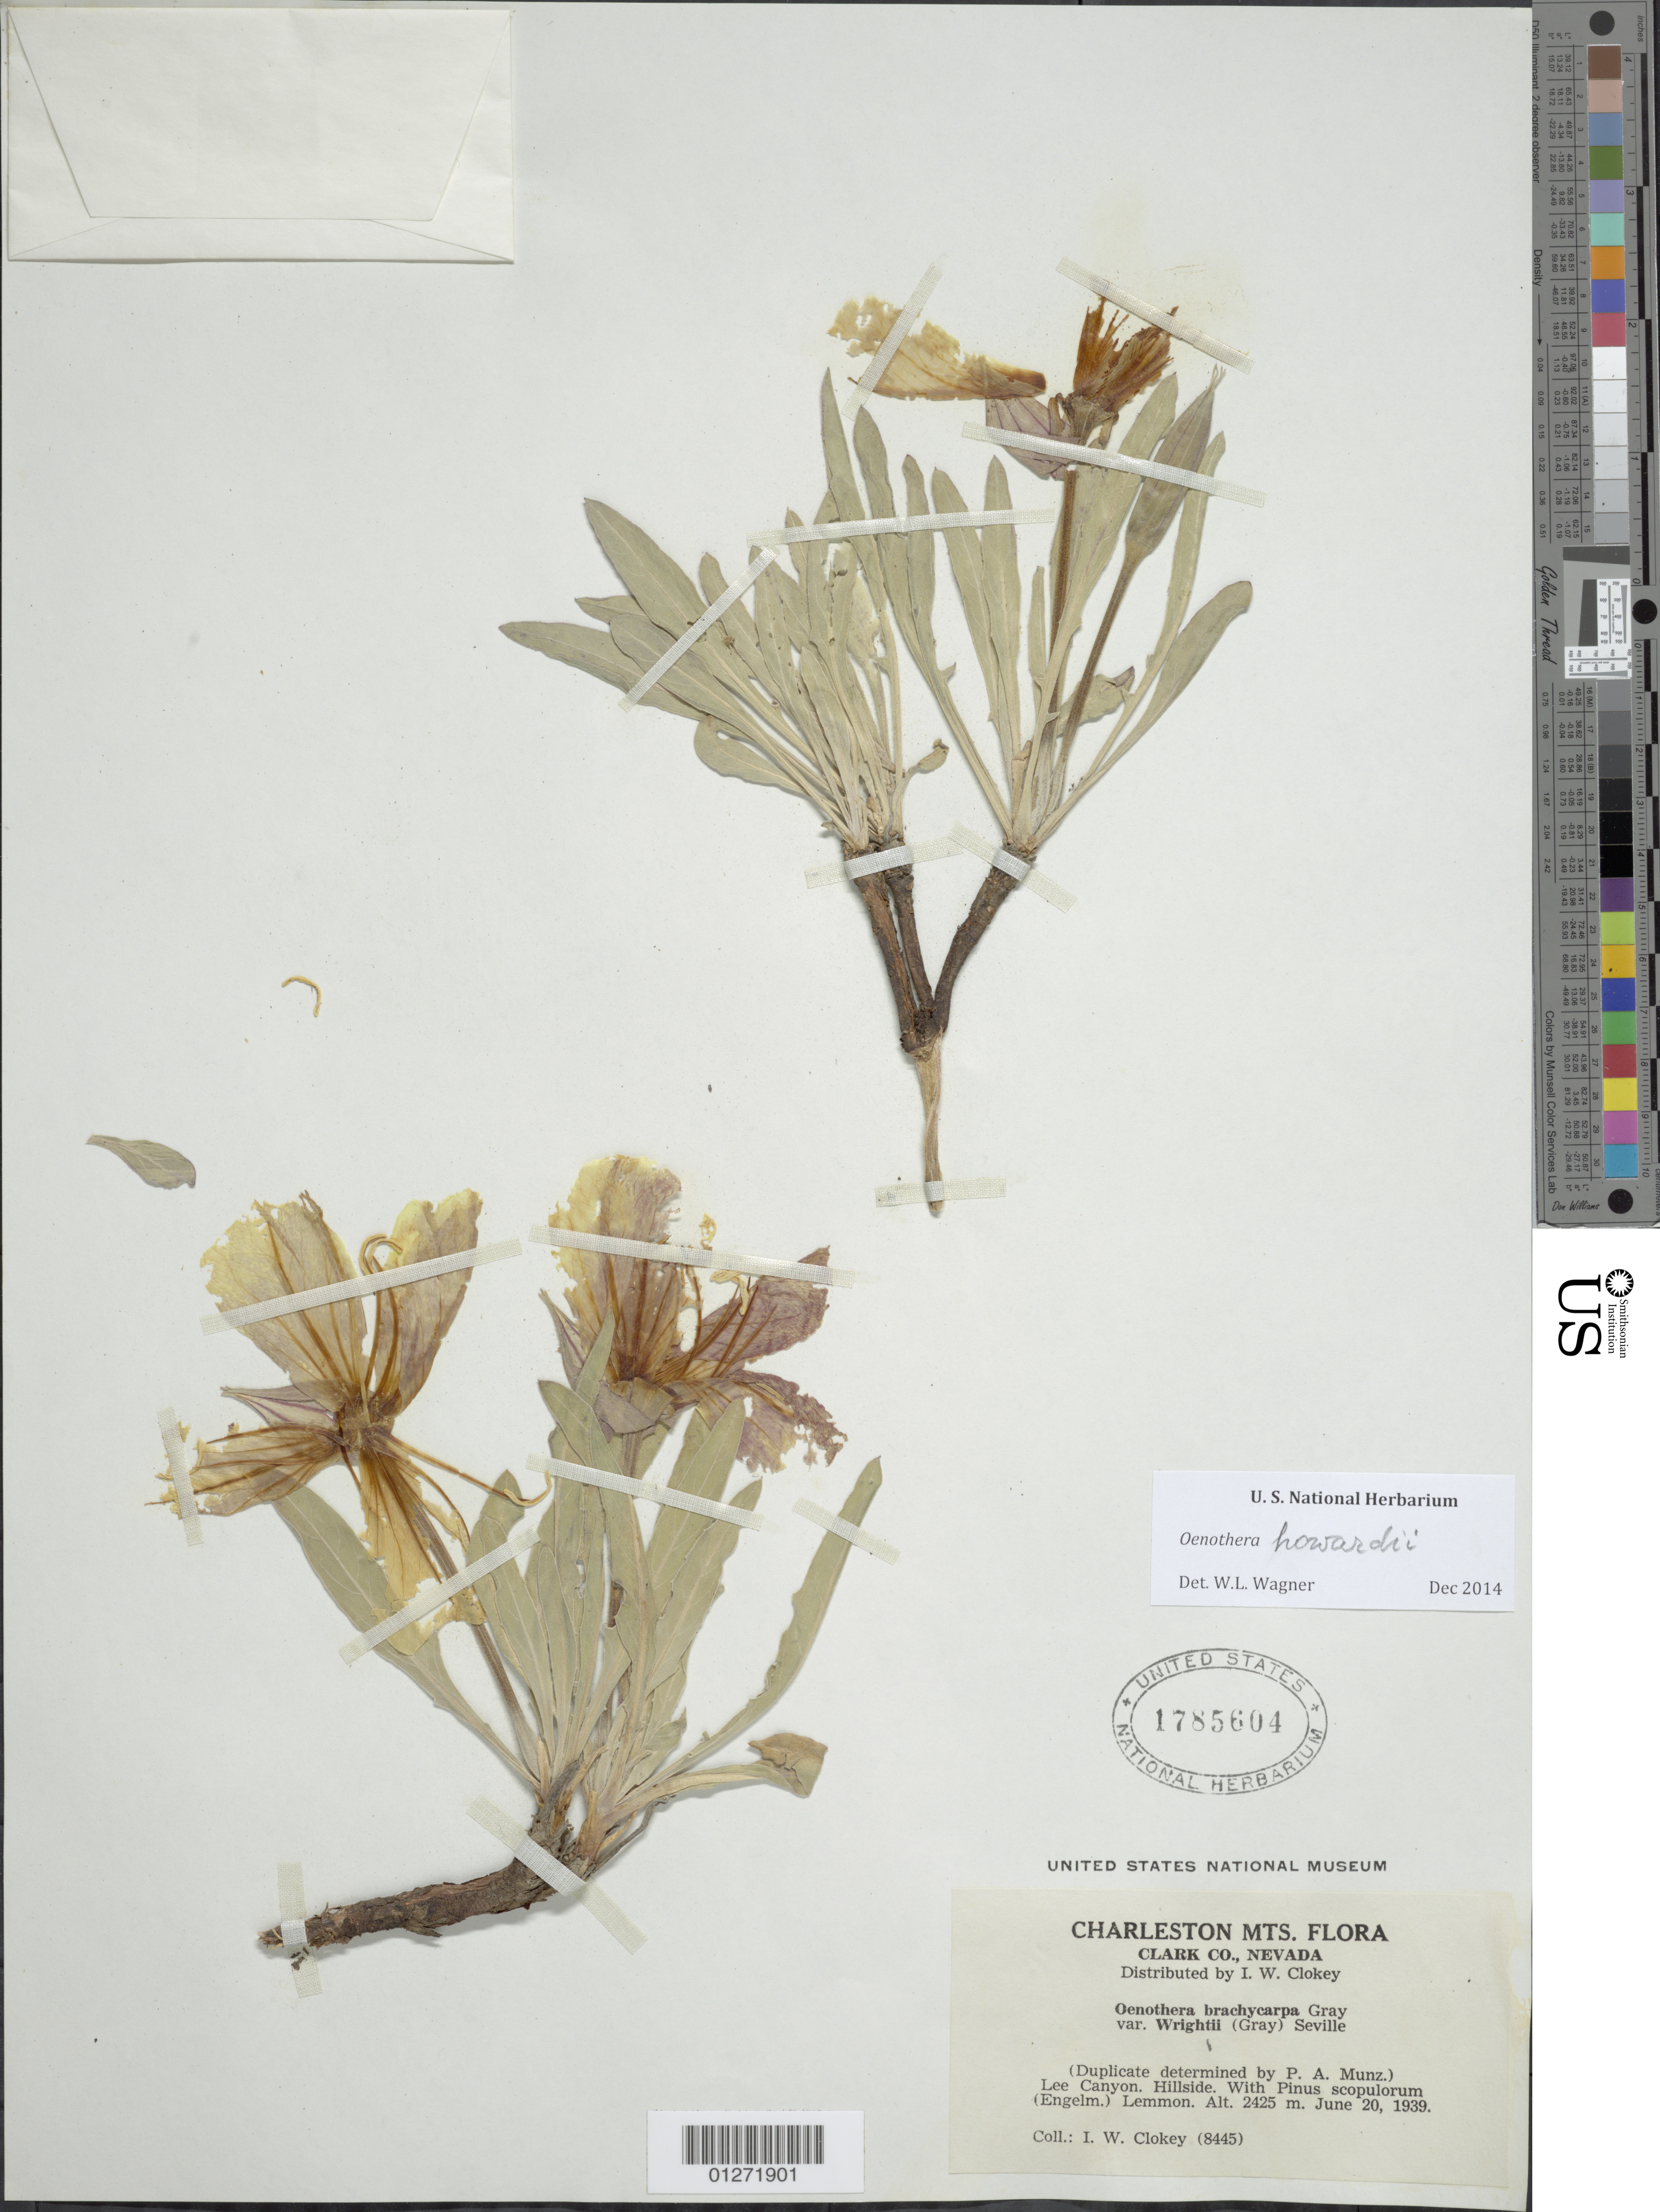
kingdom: Plantae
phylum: Tracheophyta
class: Magnoliopsida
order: Myrtales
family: Onagraceae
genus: Oenothera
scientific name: Oenothera howardii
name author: (A. Nelson) M.E. Jones ex Prain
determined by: Wagner, W. L., (BOT), Smithsonian Institution - National Museum of Natural History (UNITED STATES)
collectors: I. W. Clokey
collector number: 8445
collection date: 1939-06-20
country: United States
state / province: Nevada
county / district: Clark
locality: Lee Canyon. Hillside.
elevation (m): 2425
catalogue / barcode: US 1785604